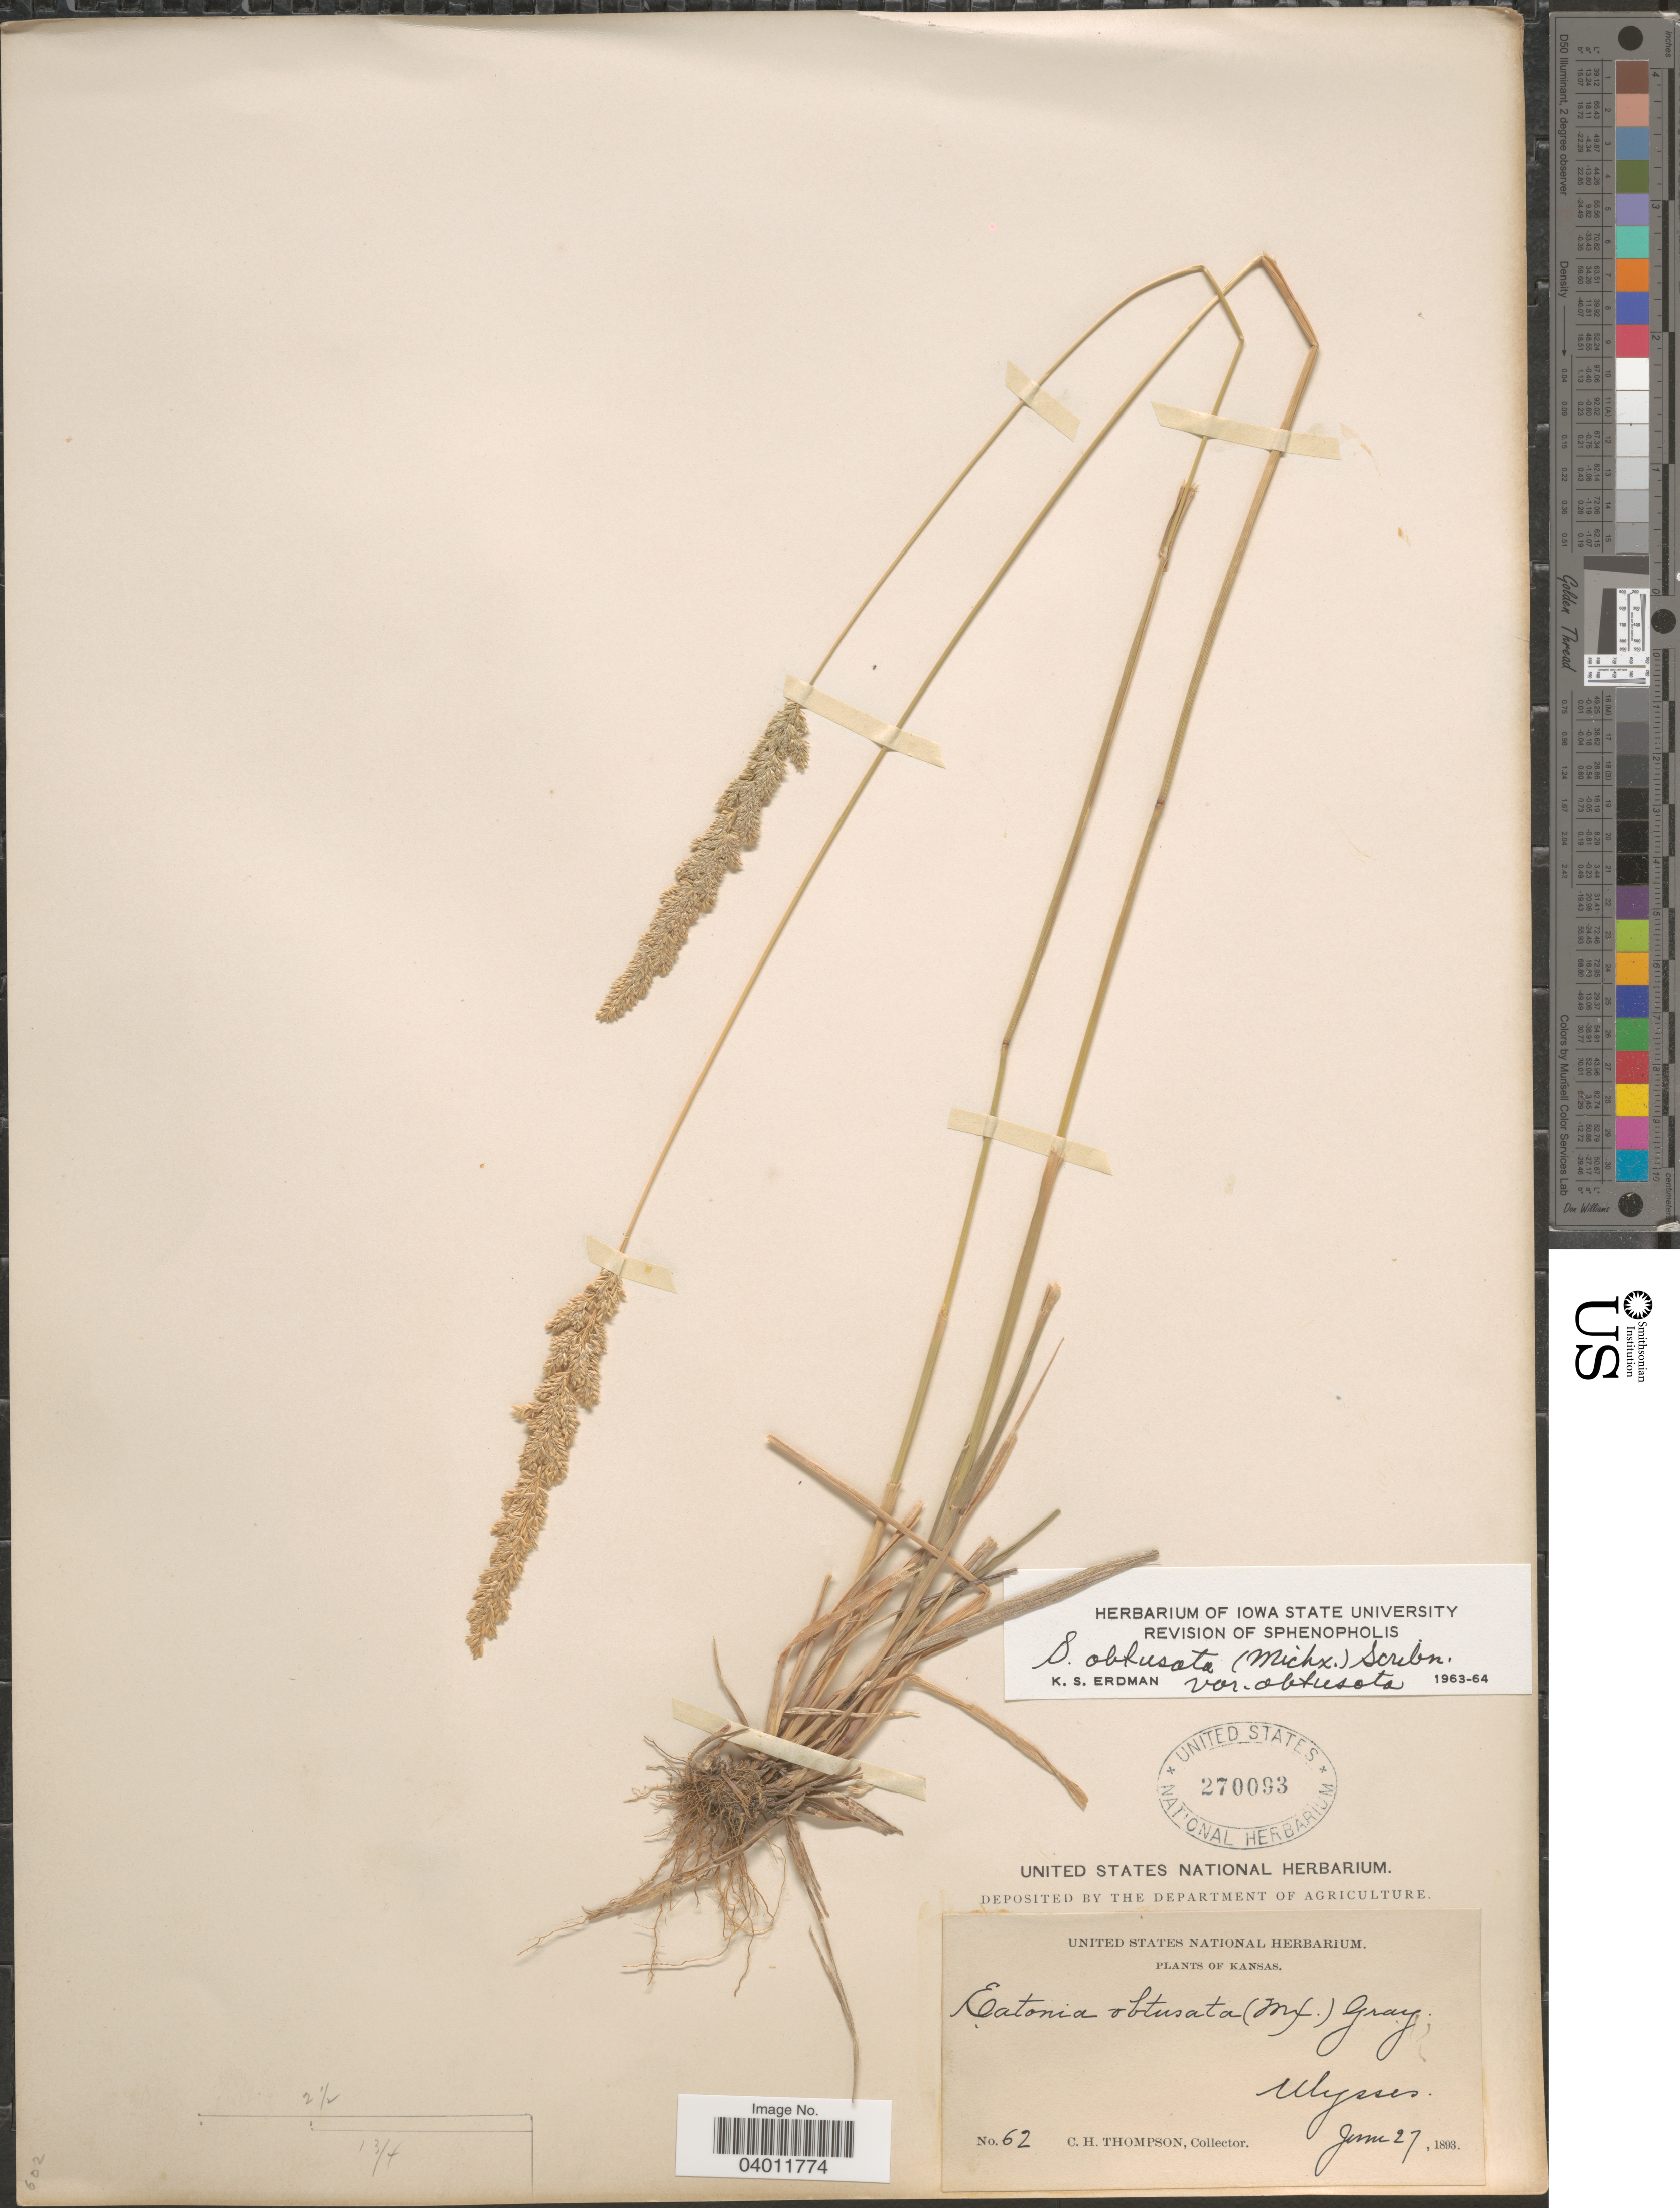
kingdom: Plantae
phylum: Tracheophyta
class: Liliopsida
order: Poales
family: Poaceae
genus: Sphenopholis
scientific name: Sphenopholis obtusata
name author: (Michx.) Scribn.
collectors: C. H. Thompson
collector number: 62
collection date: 1893-06-27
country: United States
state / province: Kansas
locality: Ulysses.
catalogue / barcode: US 270093